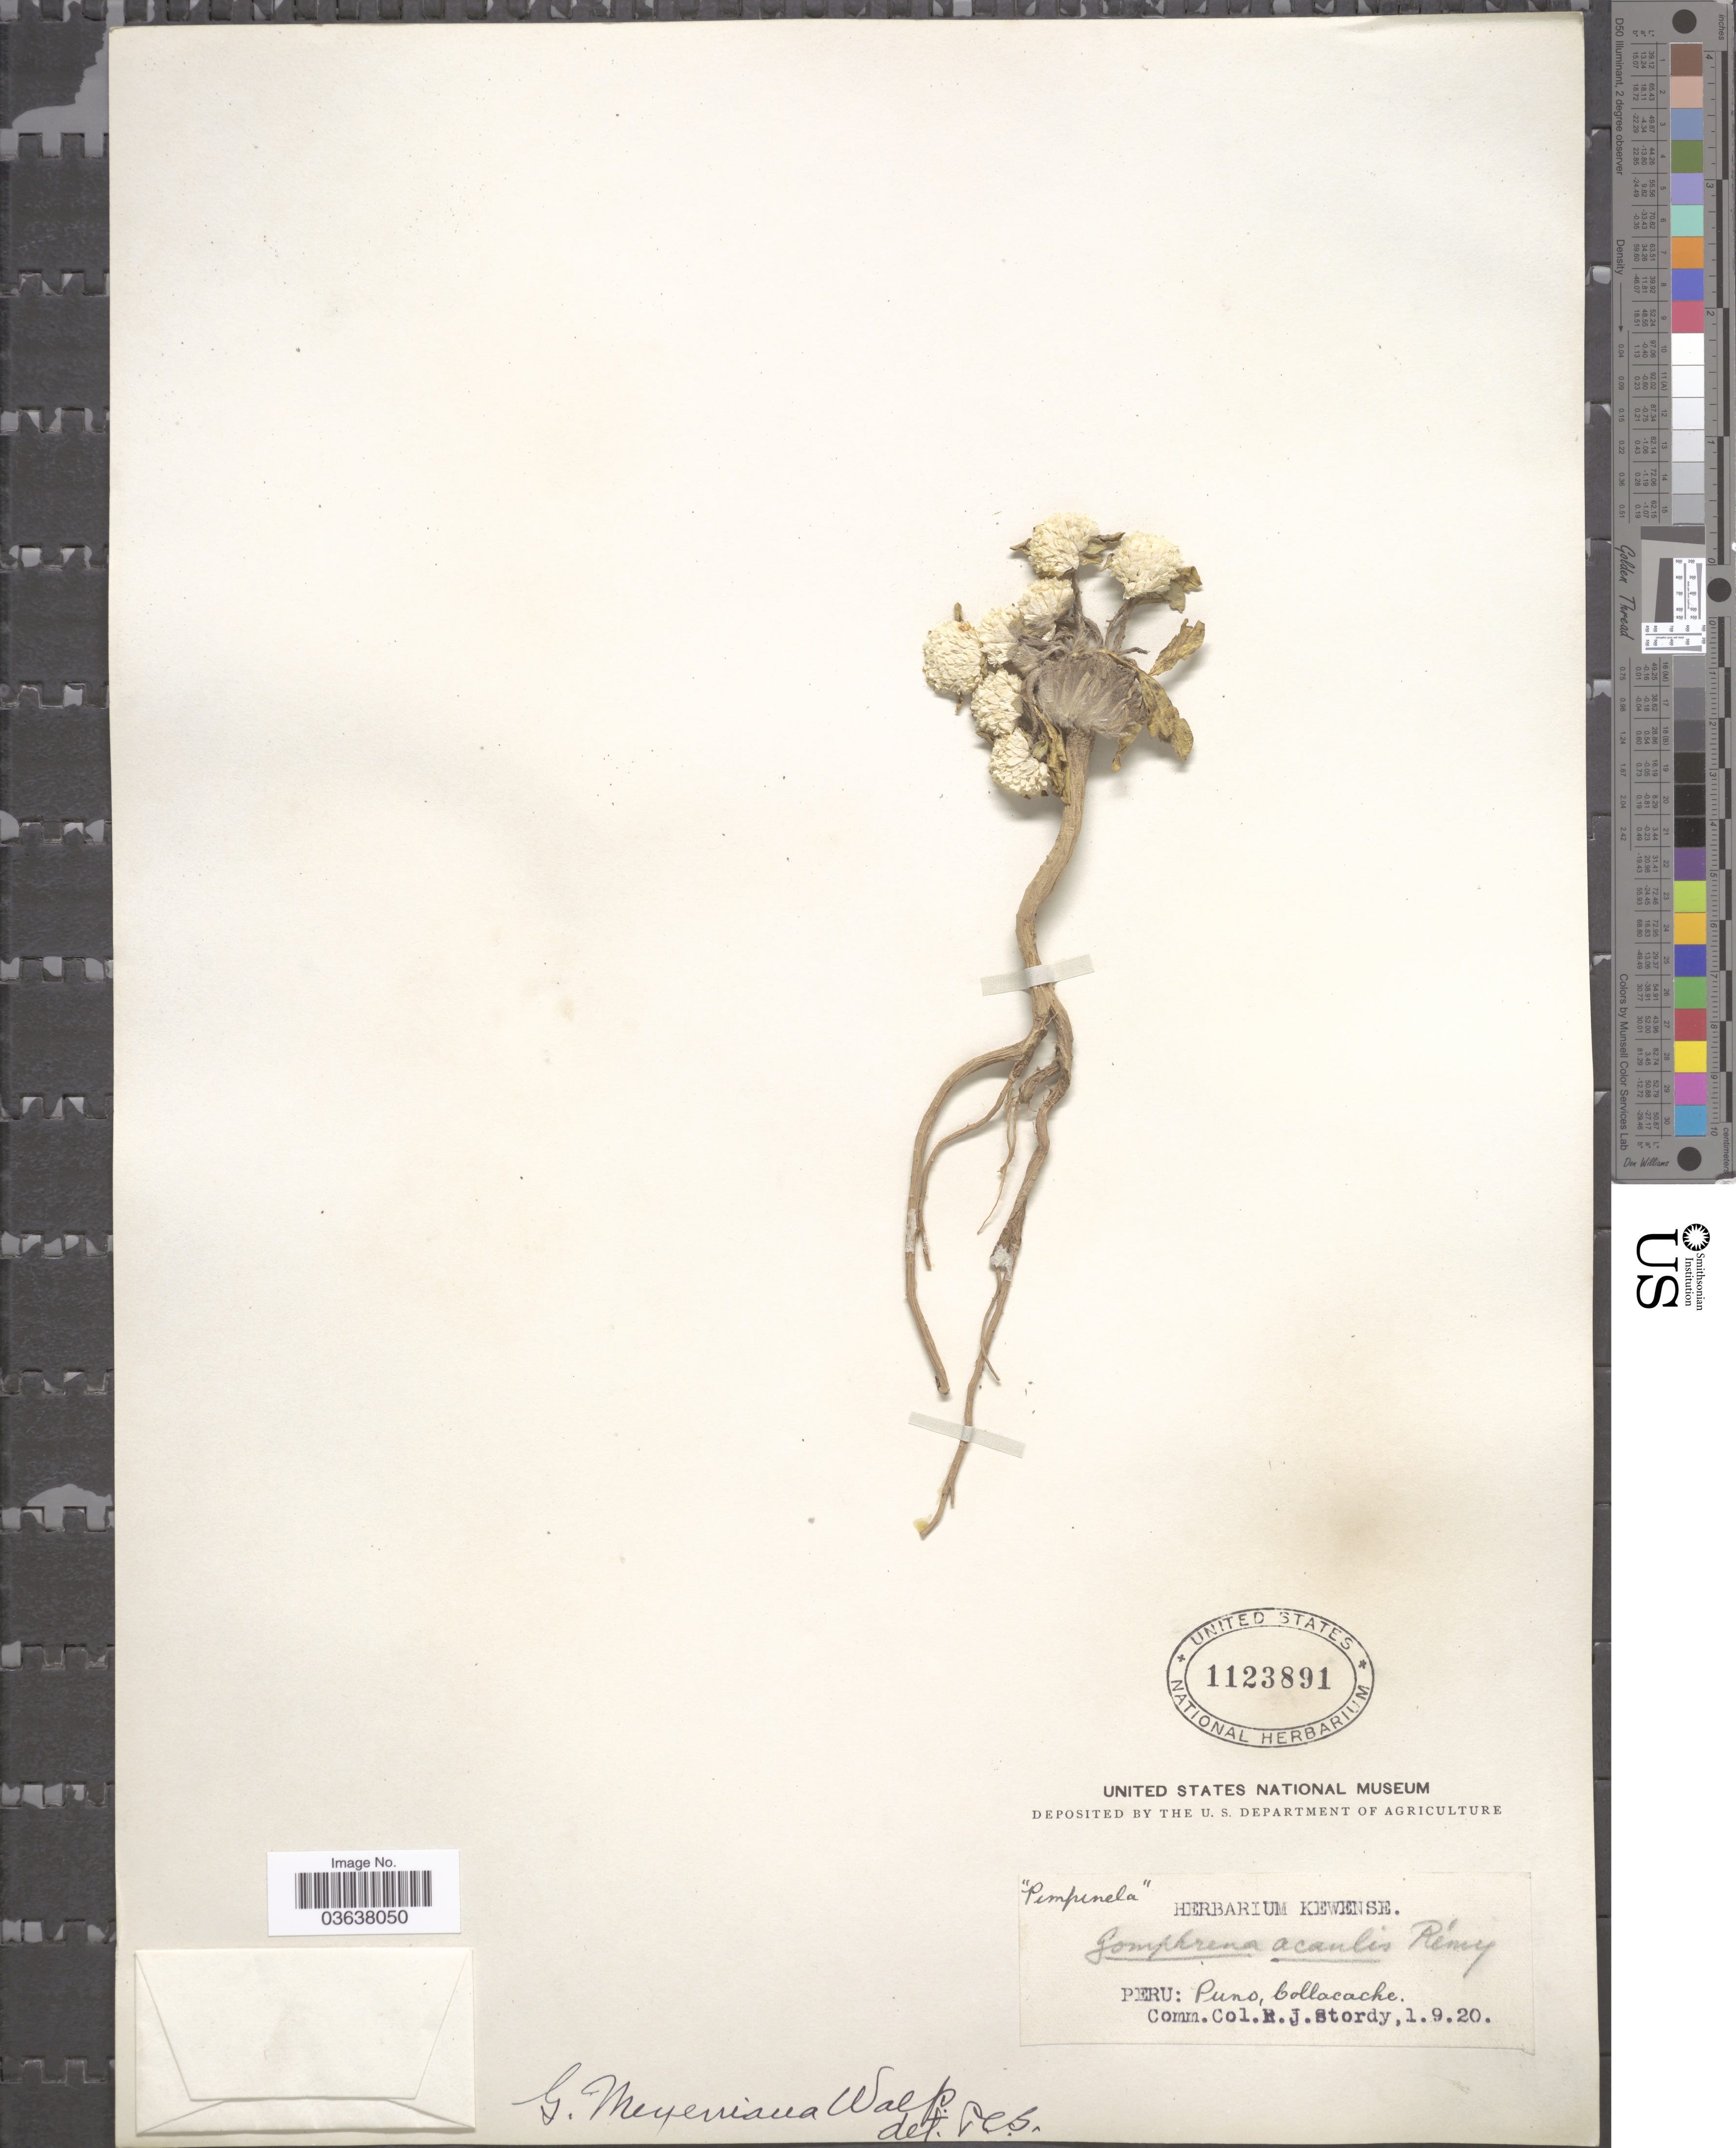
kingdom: Plantae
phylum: Tracheophyta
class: Magnoliopsida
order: Caryophyllales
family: Amaranthaceae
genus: Gomphrena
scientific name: Gomphrena meyeniana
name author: Walp.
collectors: R. Stordy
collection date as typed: Transcribed d/m/y: 1/9/20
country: Peru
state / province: Puno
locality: Collacache.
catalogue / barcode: US 1123891